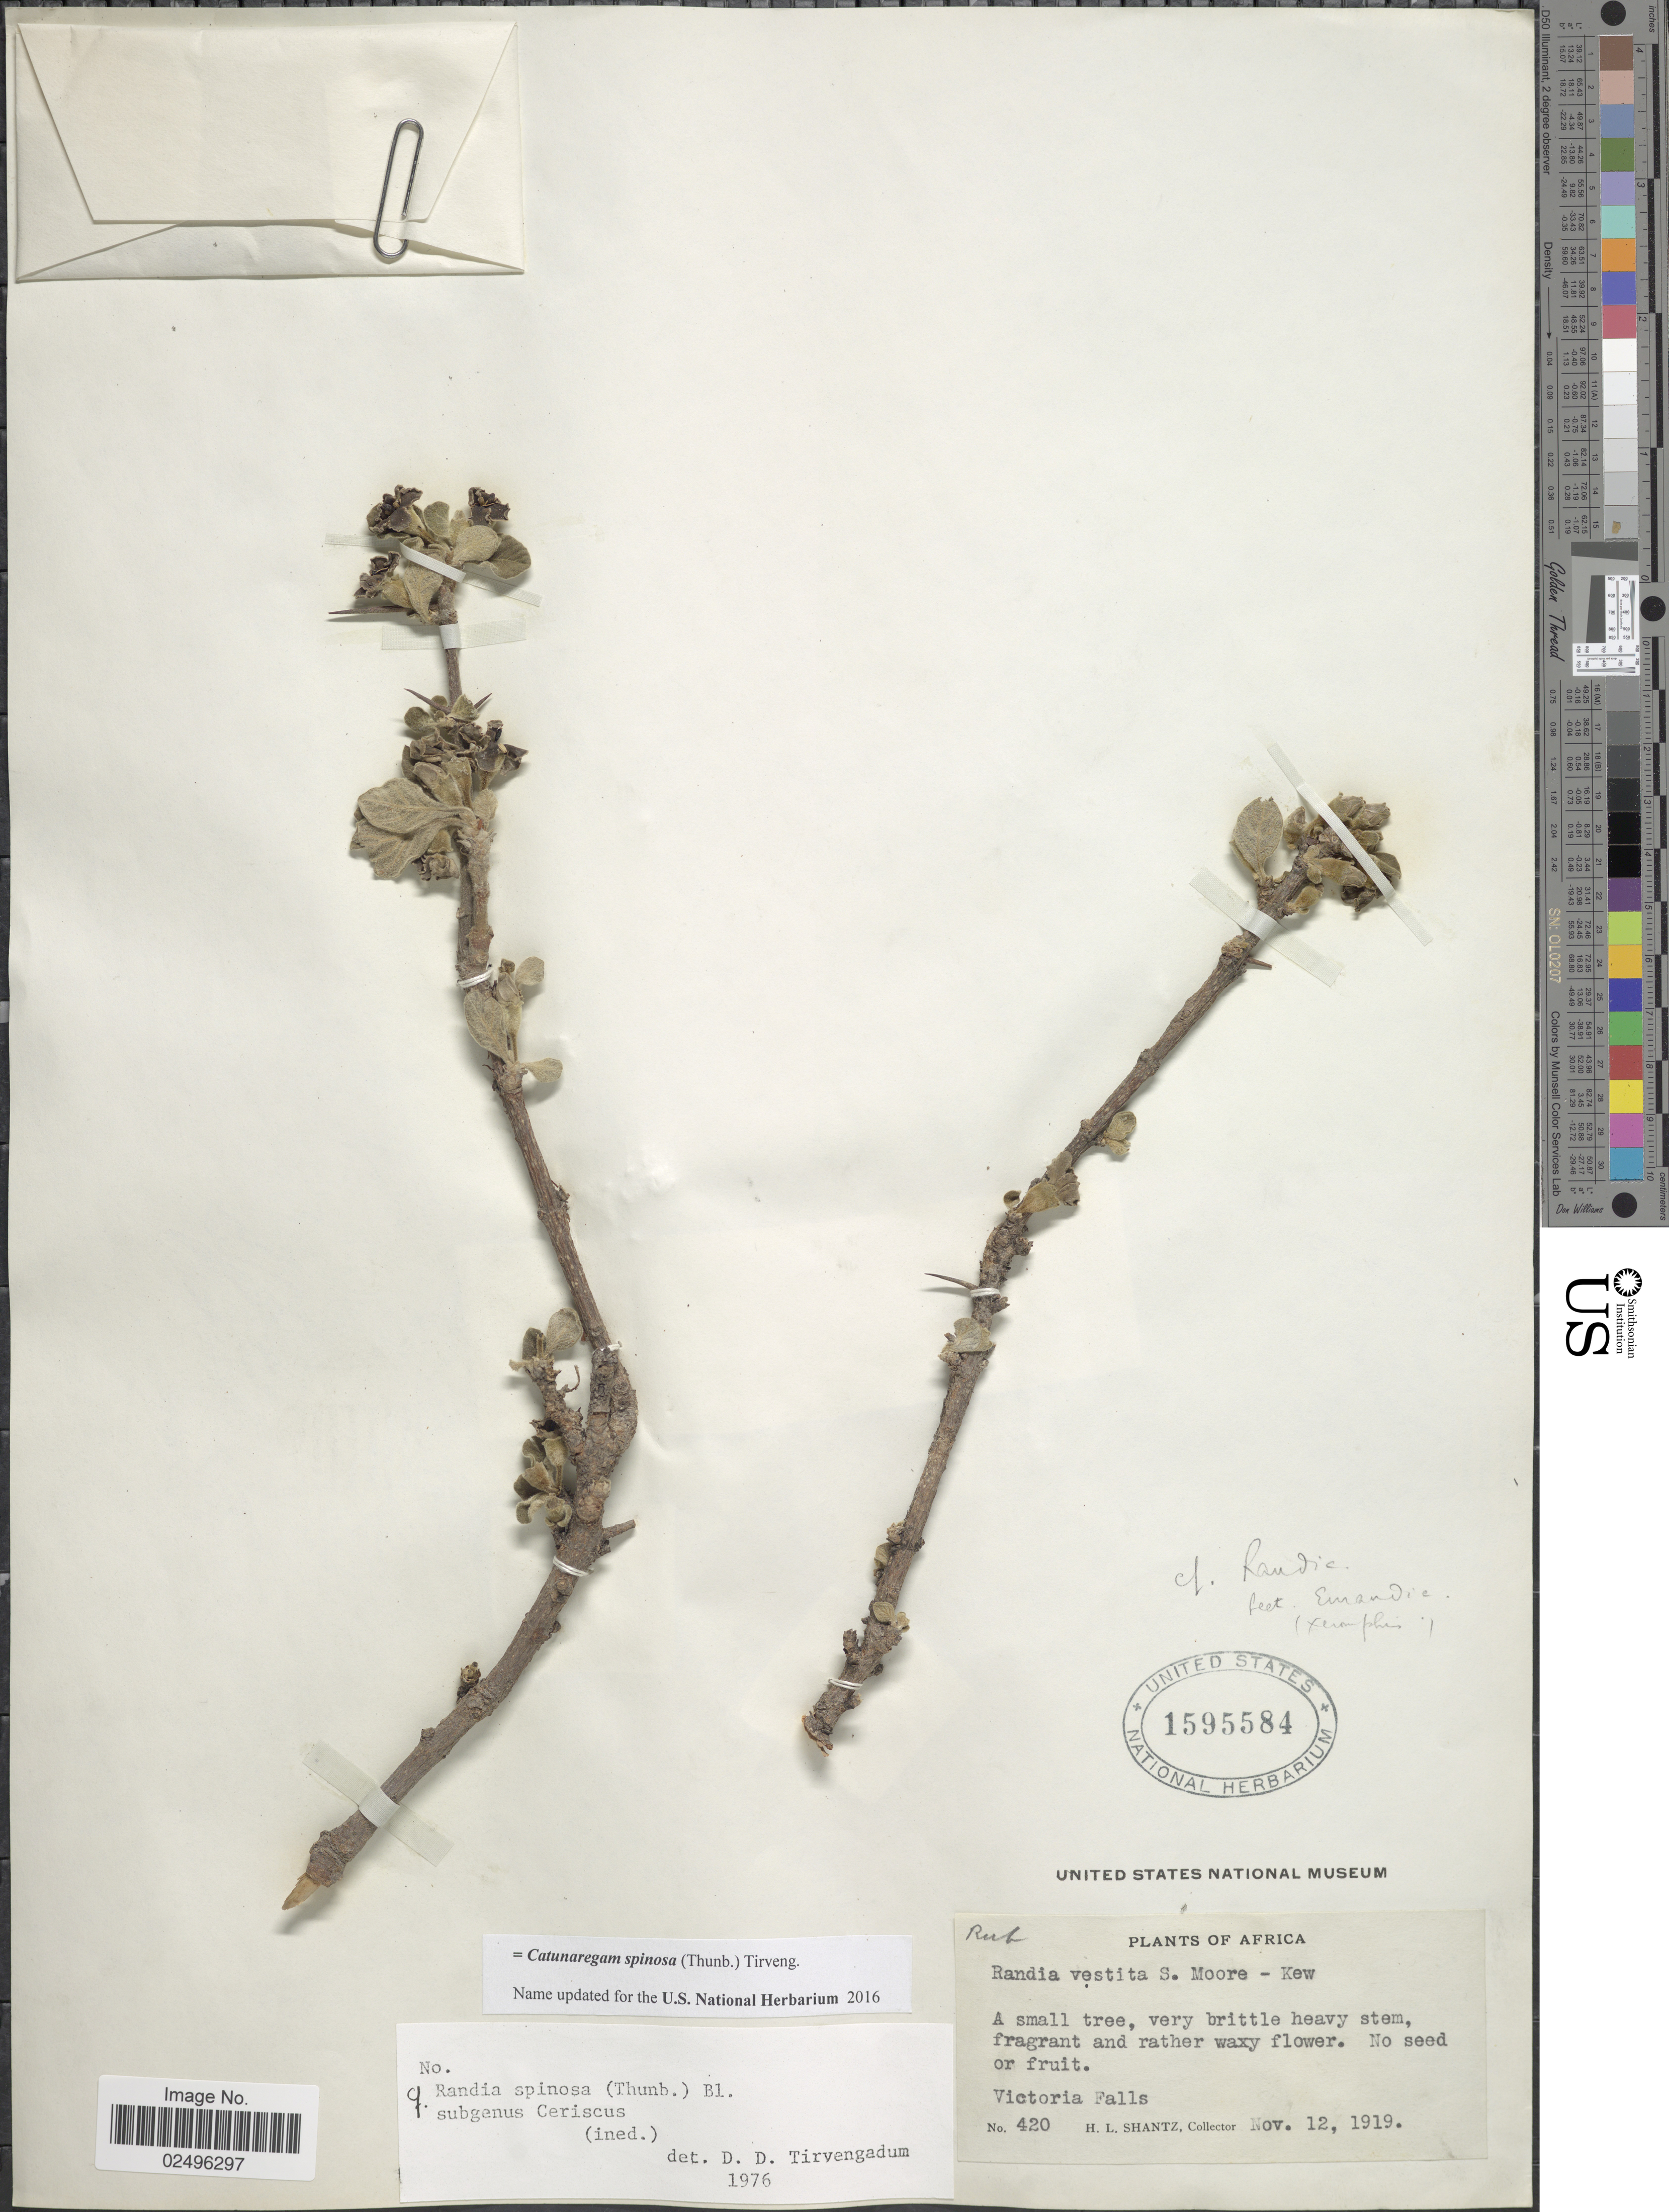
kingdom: Plantae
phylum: Tracheophyta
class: Magnoliopsida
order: Gentianales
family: Rubiaceae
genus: Catunaregam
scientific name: Catunaregam spinosa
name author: (Thunb.) Tirveng.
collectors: H. Shantz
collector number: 420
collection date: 1919-11-12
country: Zambia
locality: Africa, Victoria Falls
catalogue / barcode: US 1595584